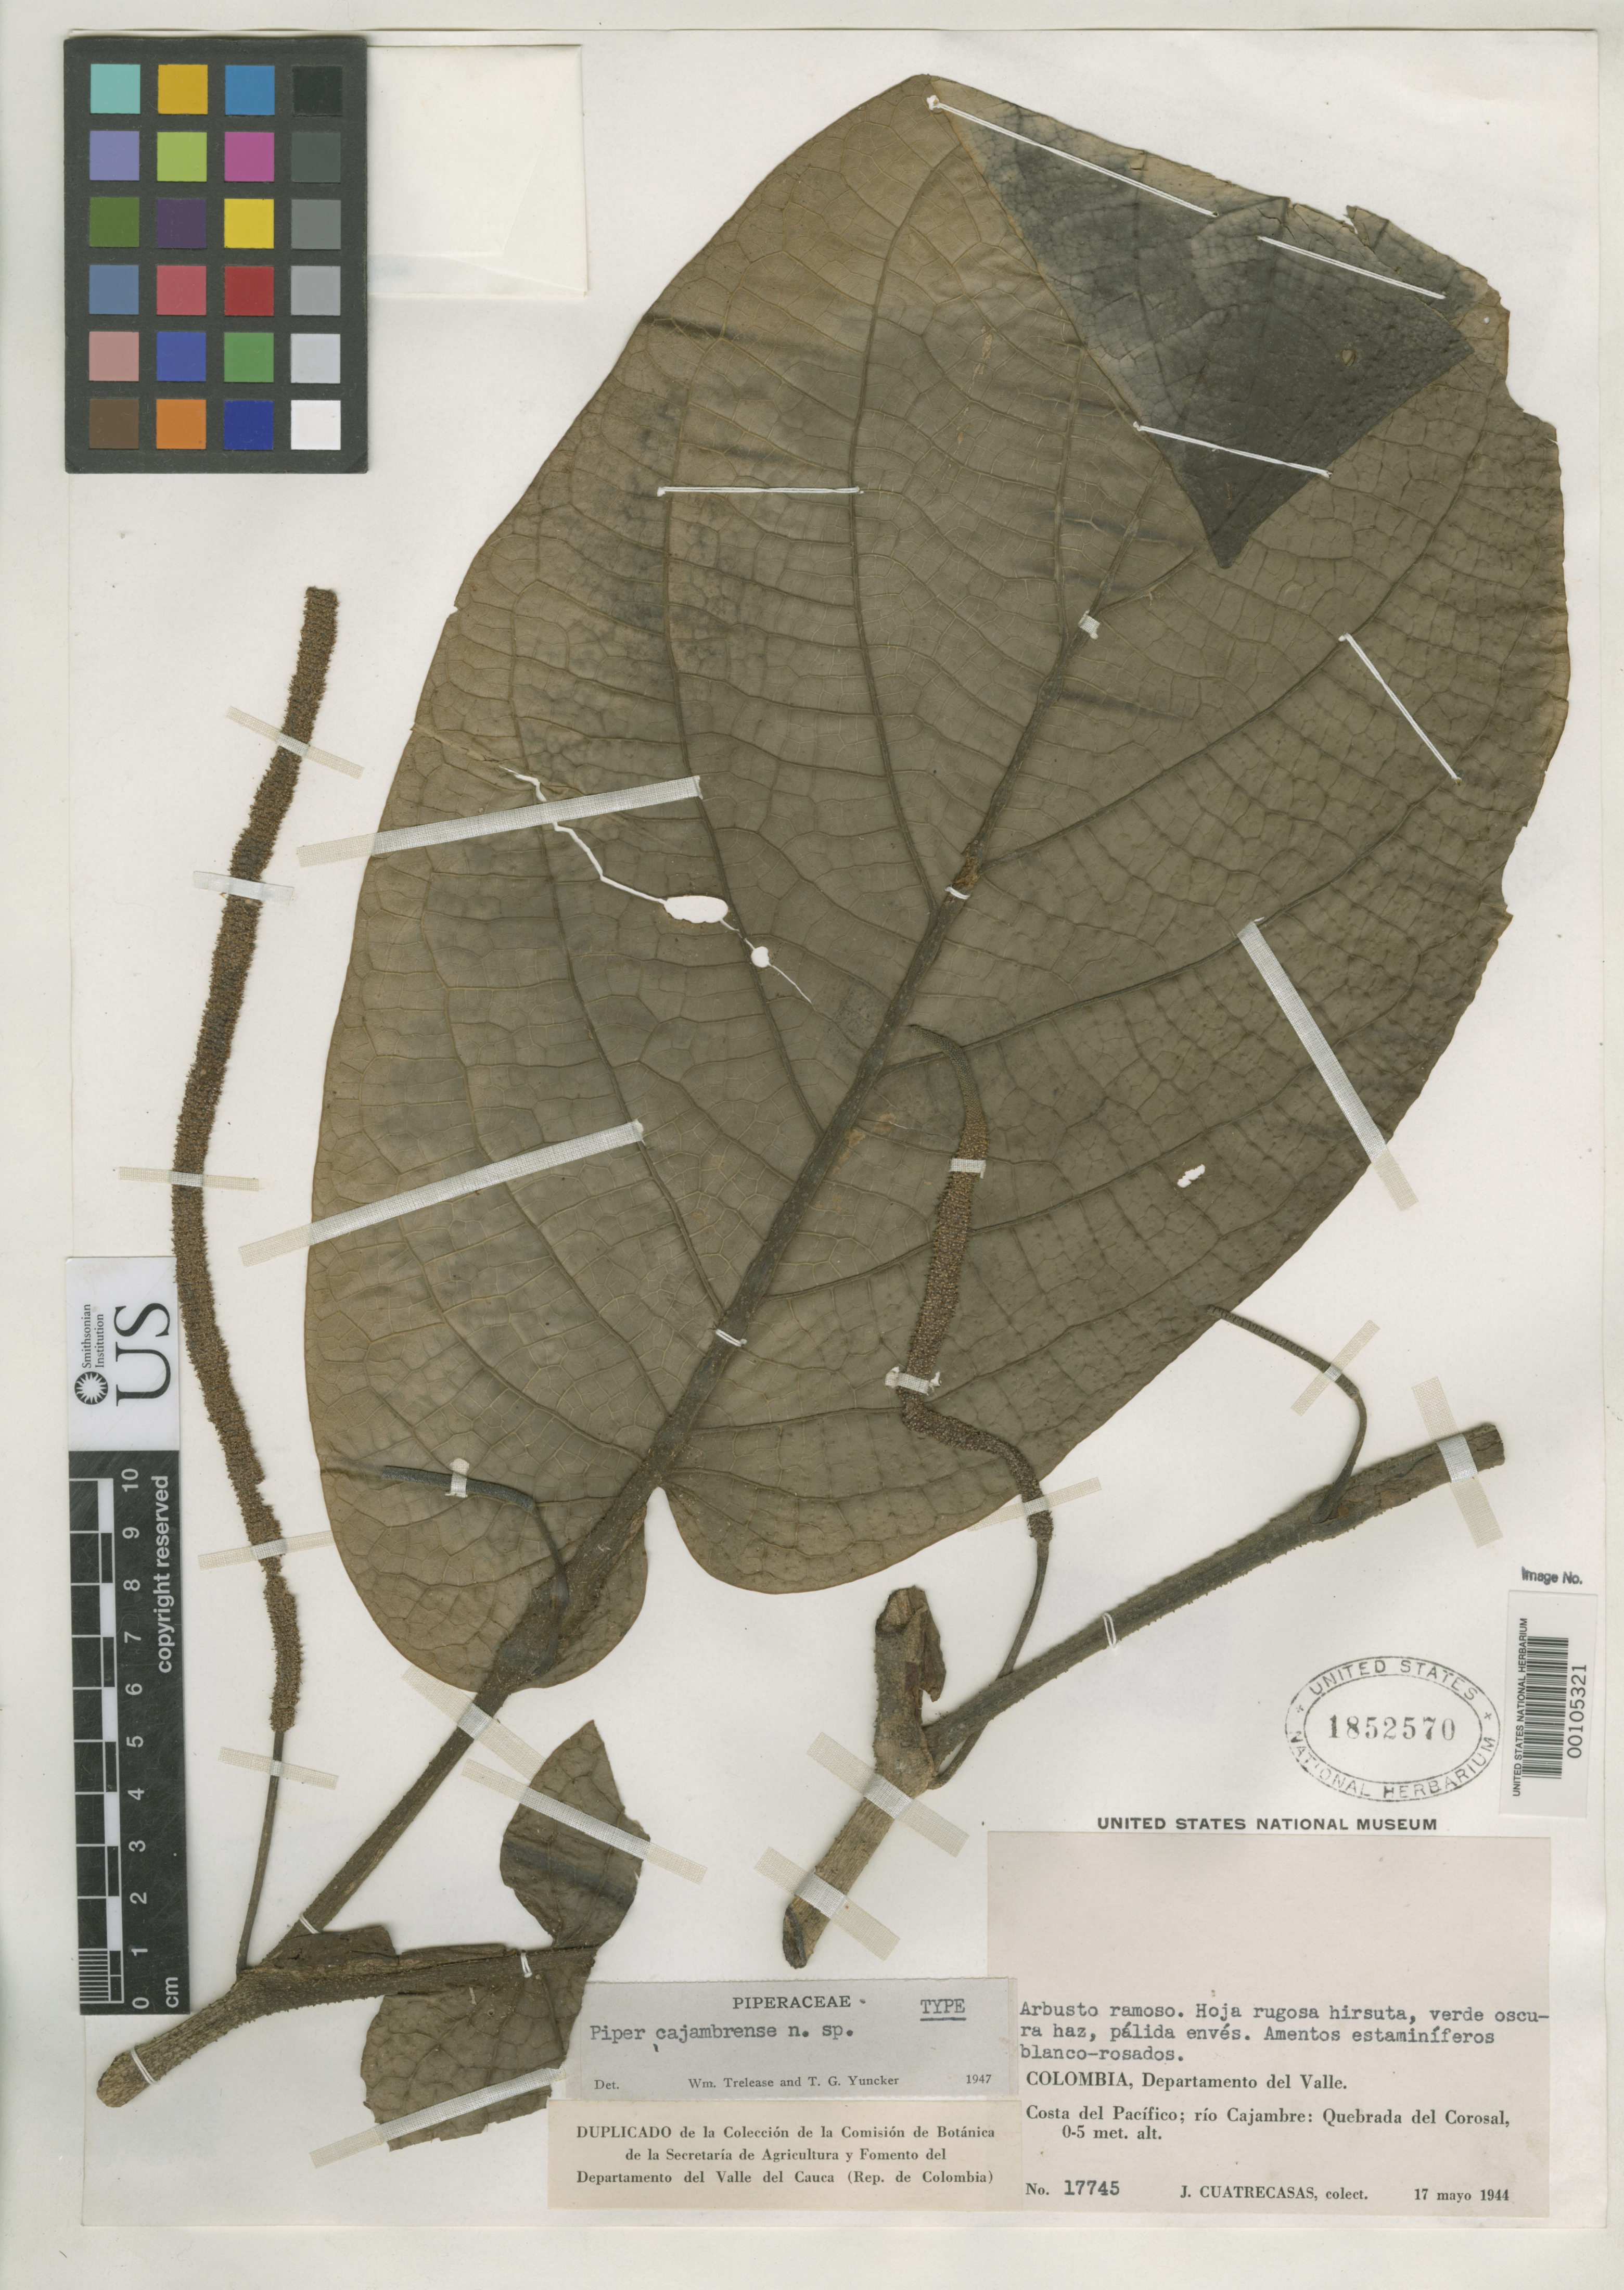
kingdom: Plantae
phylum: Tracheophyta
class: Magnoliopsida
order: Piperales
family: Piperaceae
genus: Piper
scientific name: Piper cajambrense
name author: Trel. & Yunck.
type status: Holotype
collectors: J. Cuatrecasas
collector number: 17745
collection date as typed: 17 May 1944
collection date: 1944-05-17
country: Colombia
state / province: Valle del Cauca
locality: Rio Cajambre.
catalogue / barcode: US 1852570